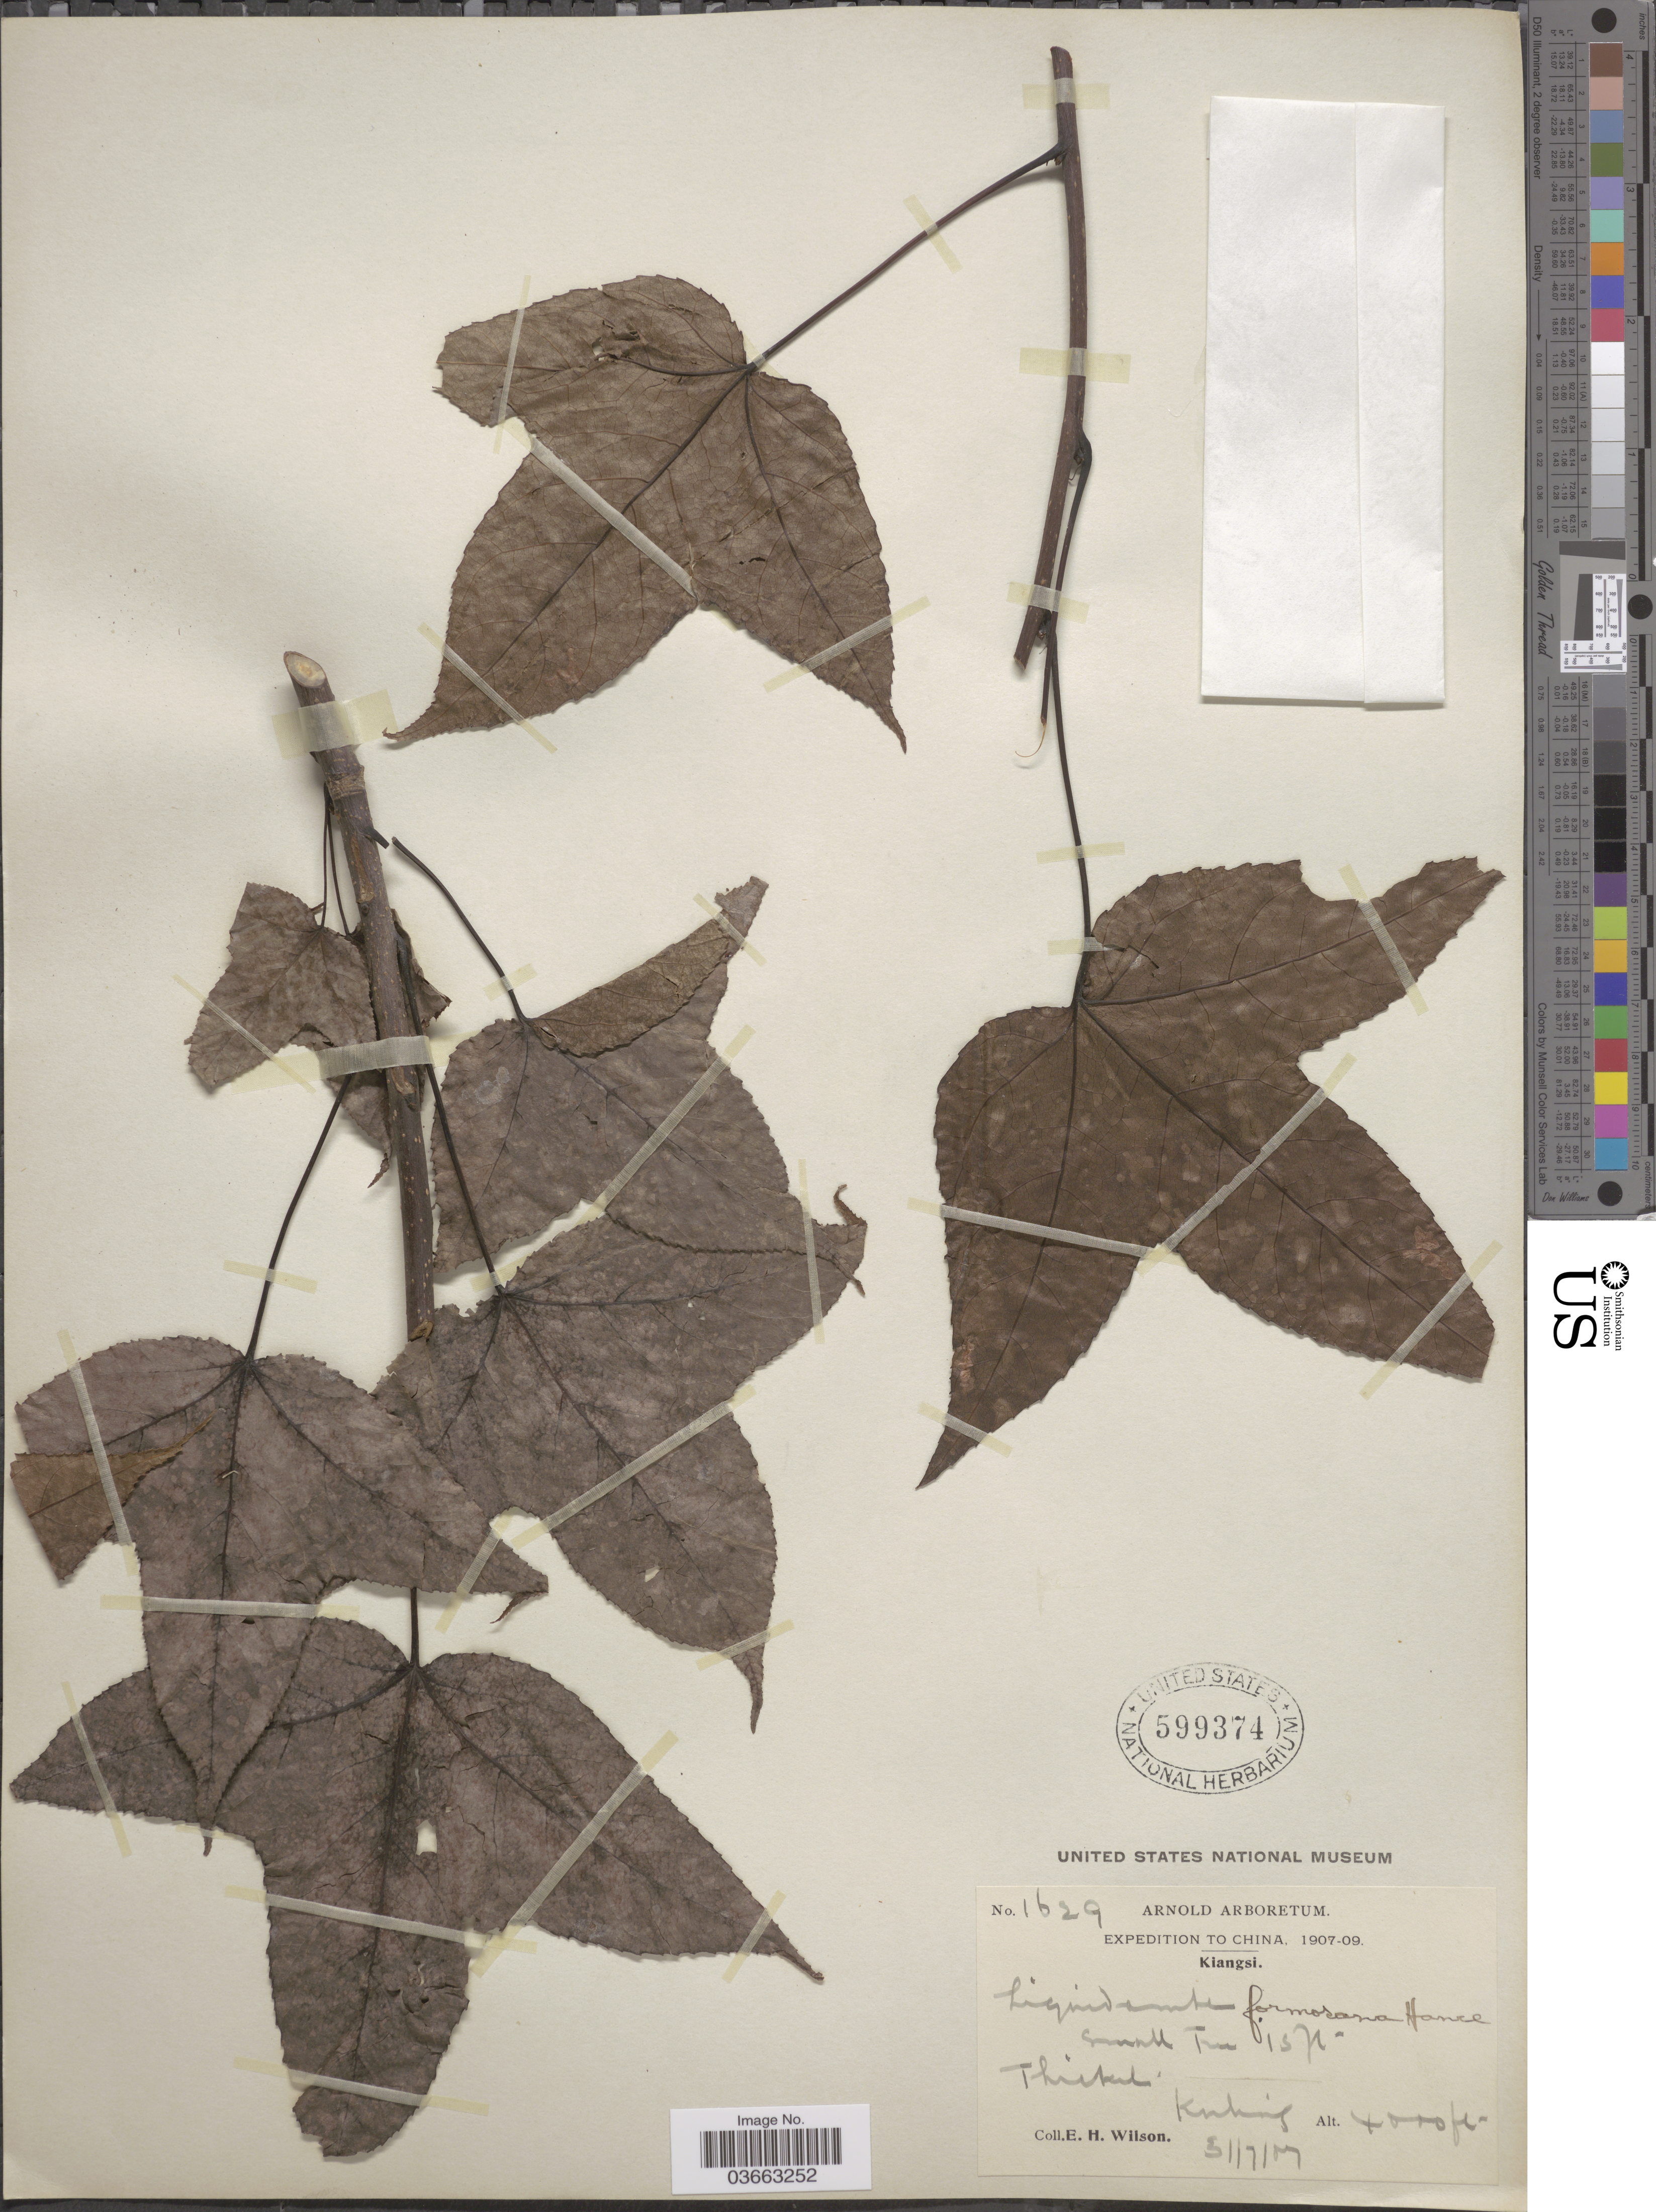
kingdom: Plantae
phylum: Tracheophyta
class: Magnoliopsida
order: Saxifragales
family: Altingiaceae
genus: Liquidambar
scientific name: Liquidambar formosana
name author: Hance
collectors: E. Wilson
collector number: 1629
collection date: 1907-07-31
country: China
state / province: Jiangxi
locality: Kiangsi. Thicket Kuliang*.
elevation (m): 1219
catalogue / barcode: US 599374